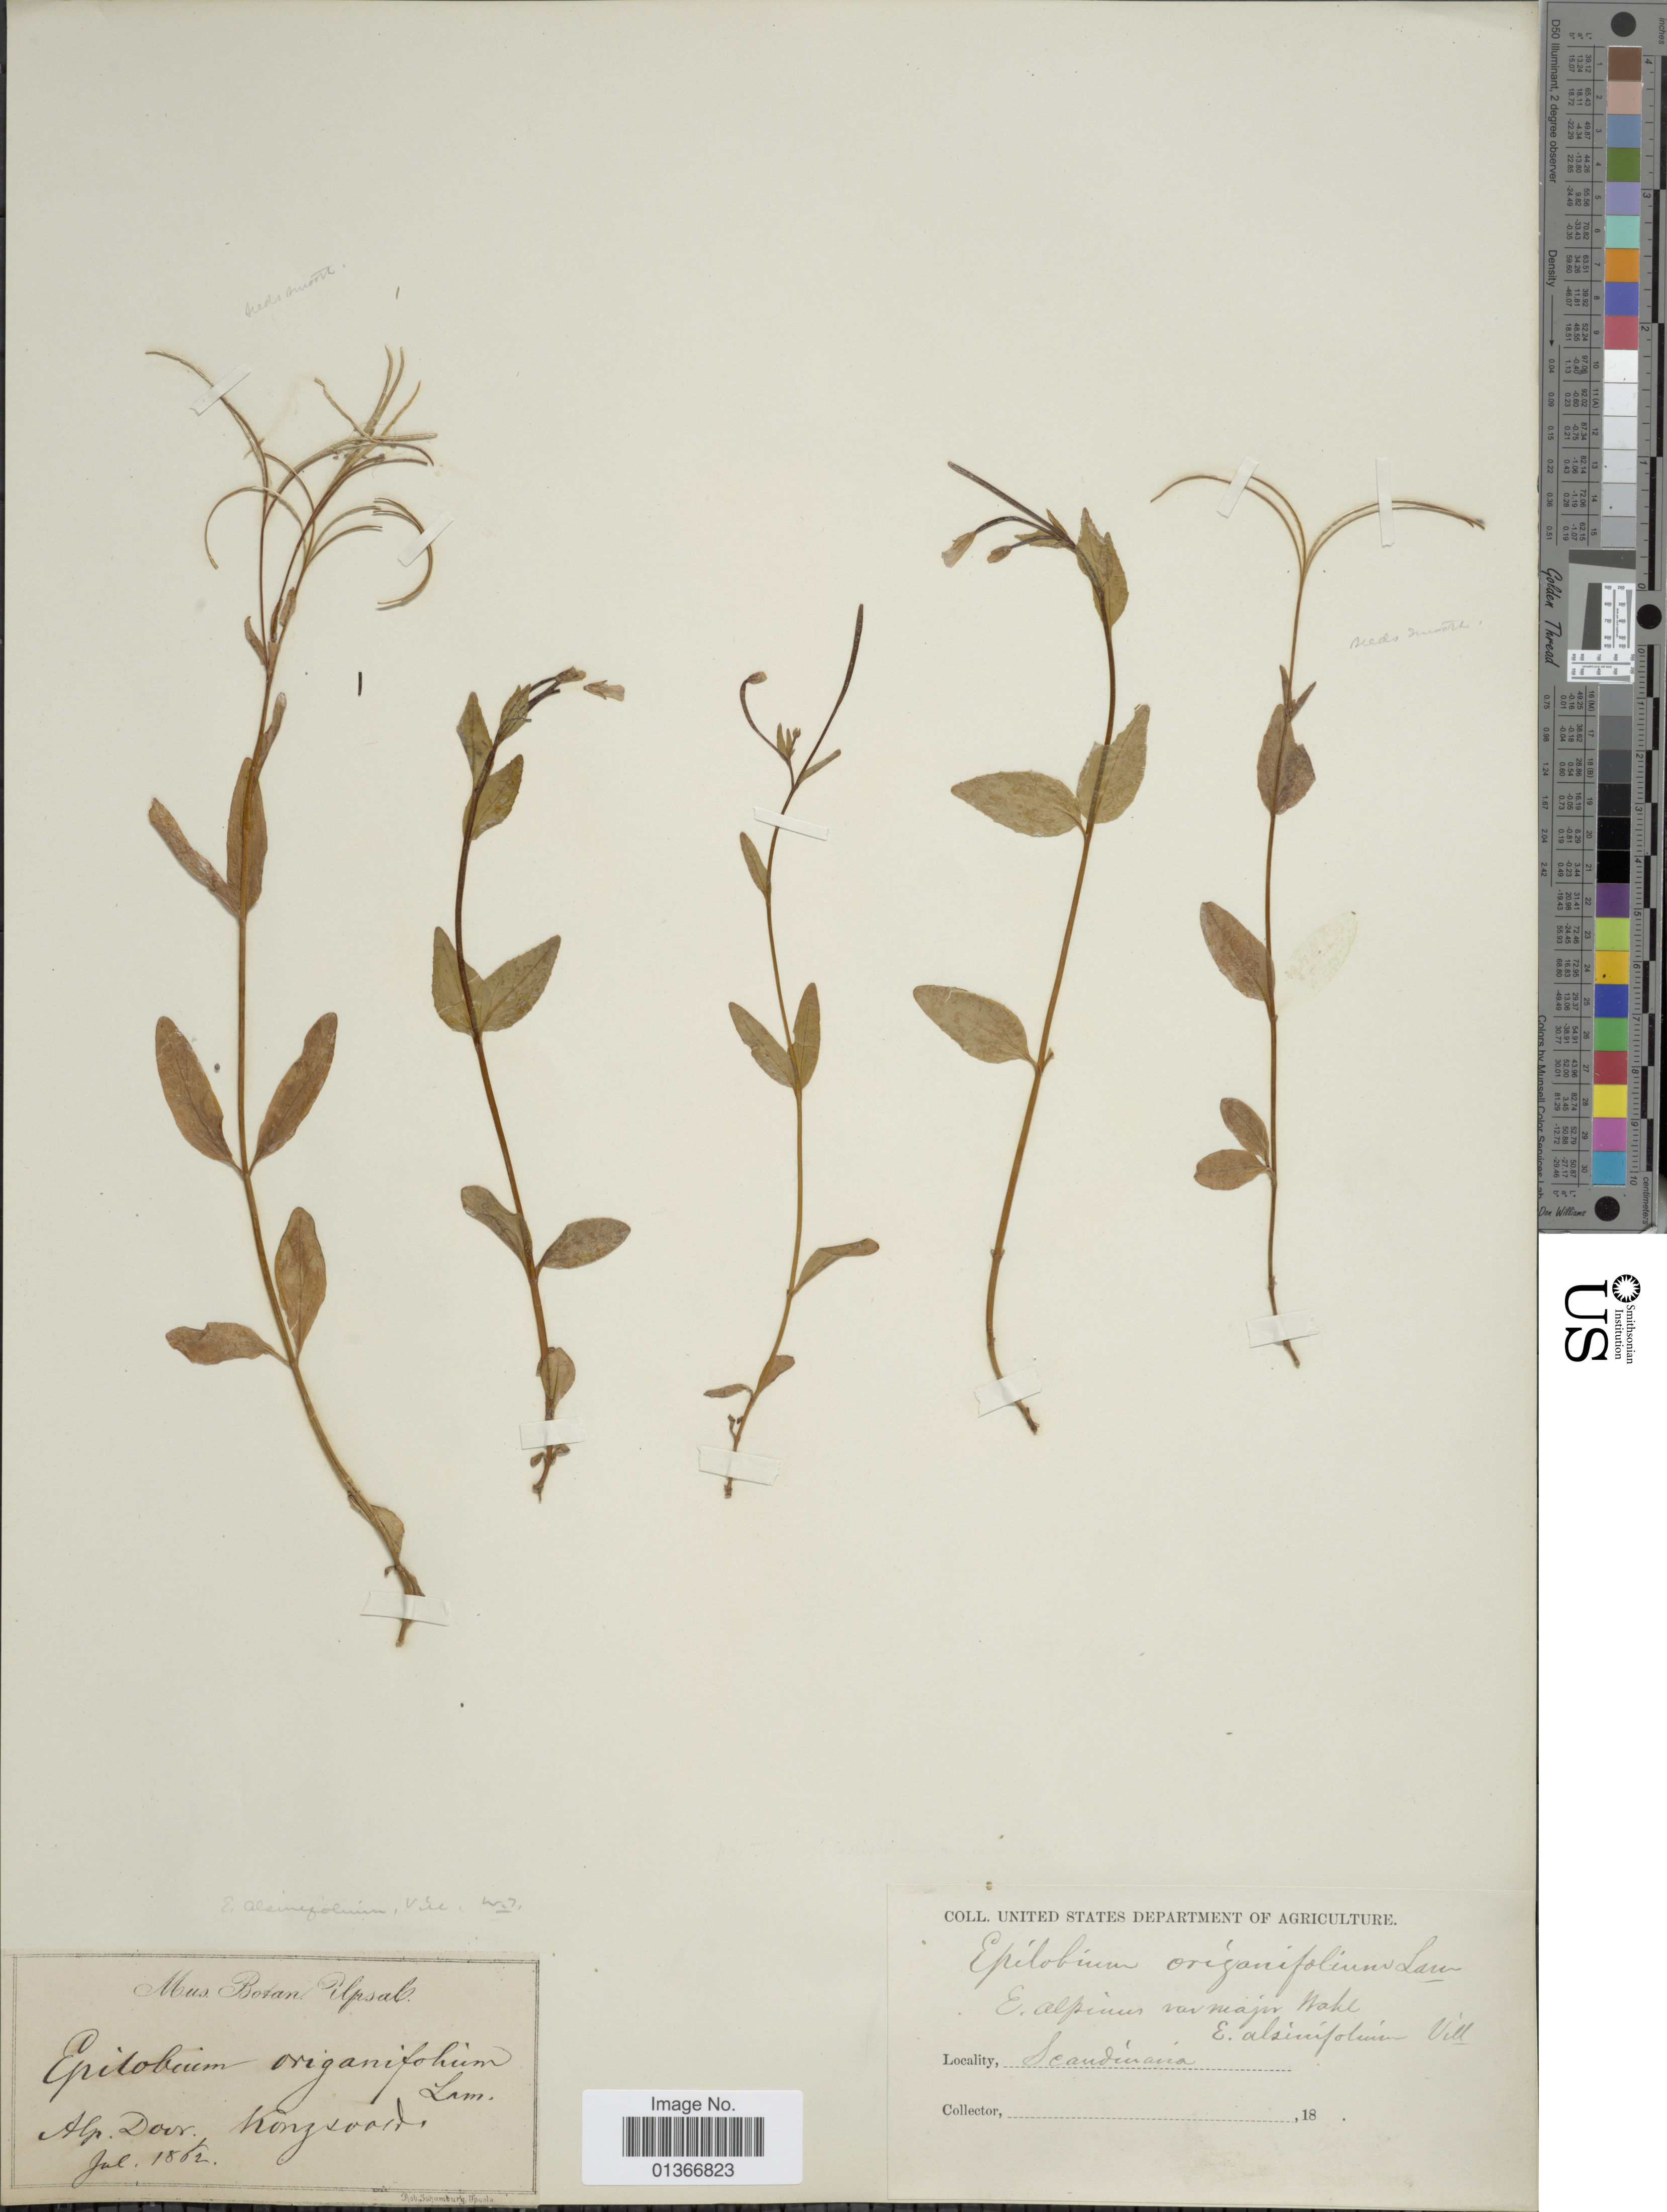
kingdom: Plantae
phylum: Tracheophyta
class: Magnoliopsida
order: Myrtales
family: Onagraceae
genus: Epilobium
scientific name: Epilobium alsinifolium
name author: Vill.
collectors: United States Department of Agriculture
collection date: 1862-07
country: Norway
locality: Alp. Dovr. Kongsvard.